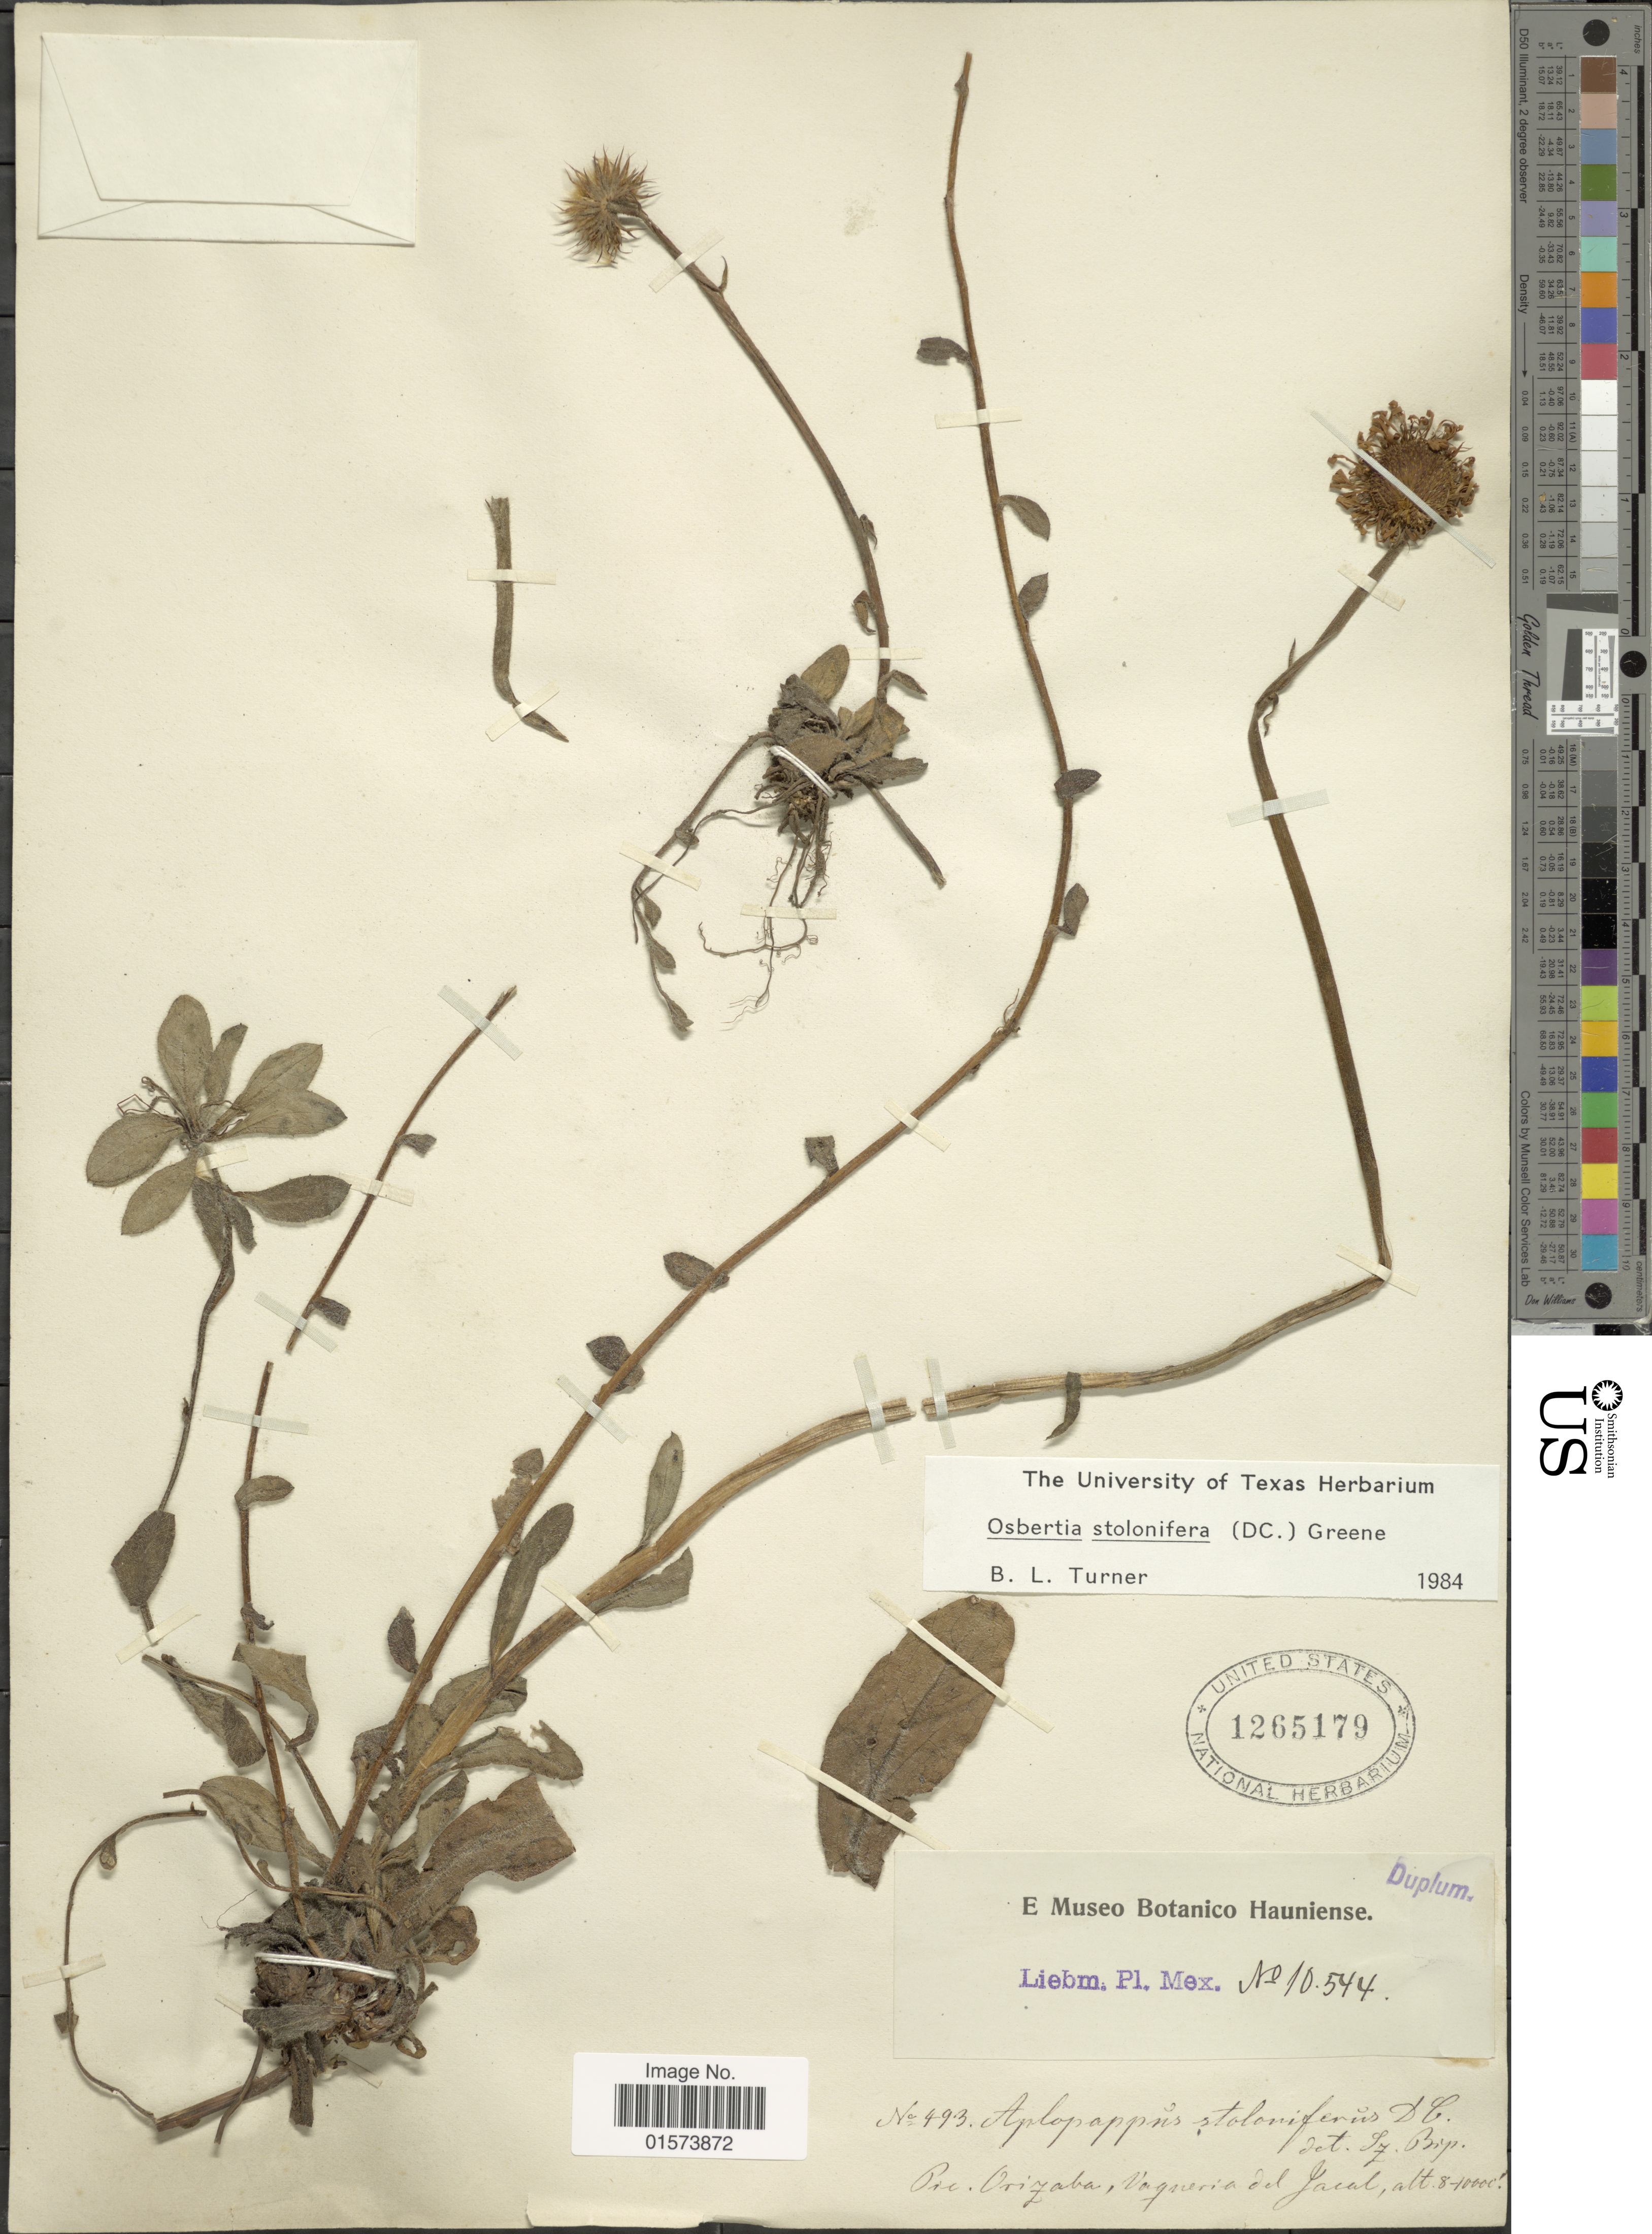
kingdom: Plantae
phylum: Tracheophyta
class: Magnoliopsida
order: Asterales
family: Asteraceae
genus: Osbertia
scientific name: Osbertia stolonifera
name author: (DC.) Greene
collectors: Liebmann, --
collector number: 10544/493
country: Mexico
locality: Pic. Orizaba, Vagneria del Jacal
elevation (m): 2438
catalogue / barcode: US 1265179